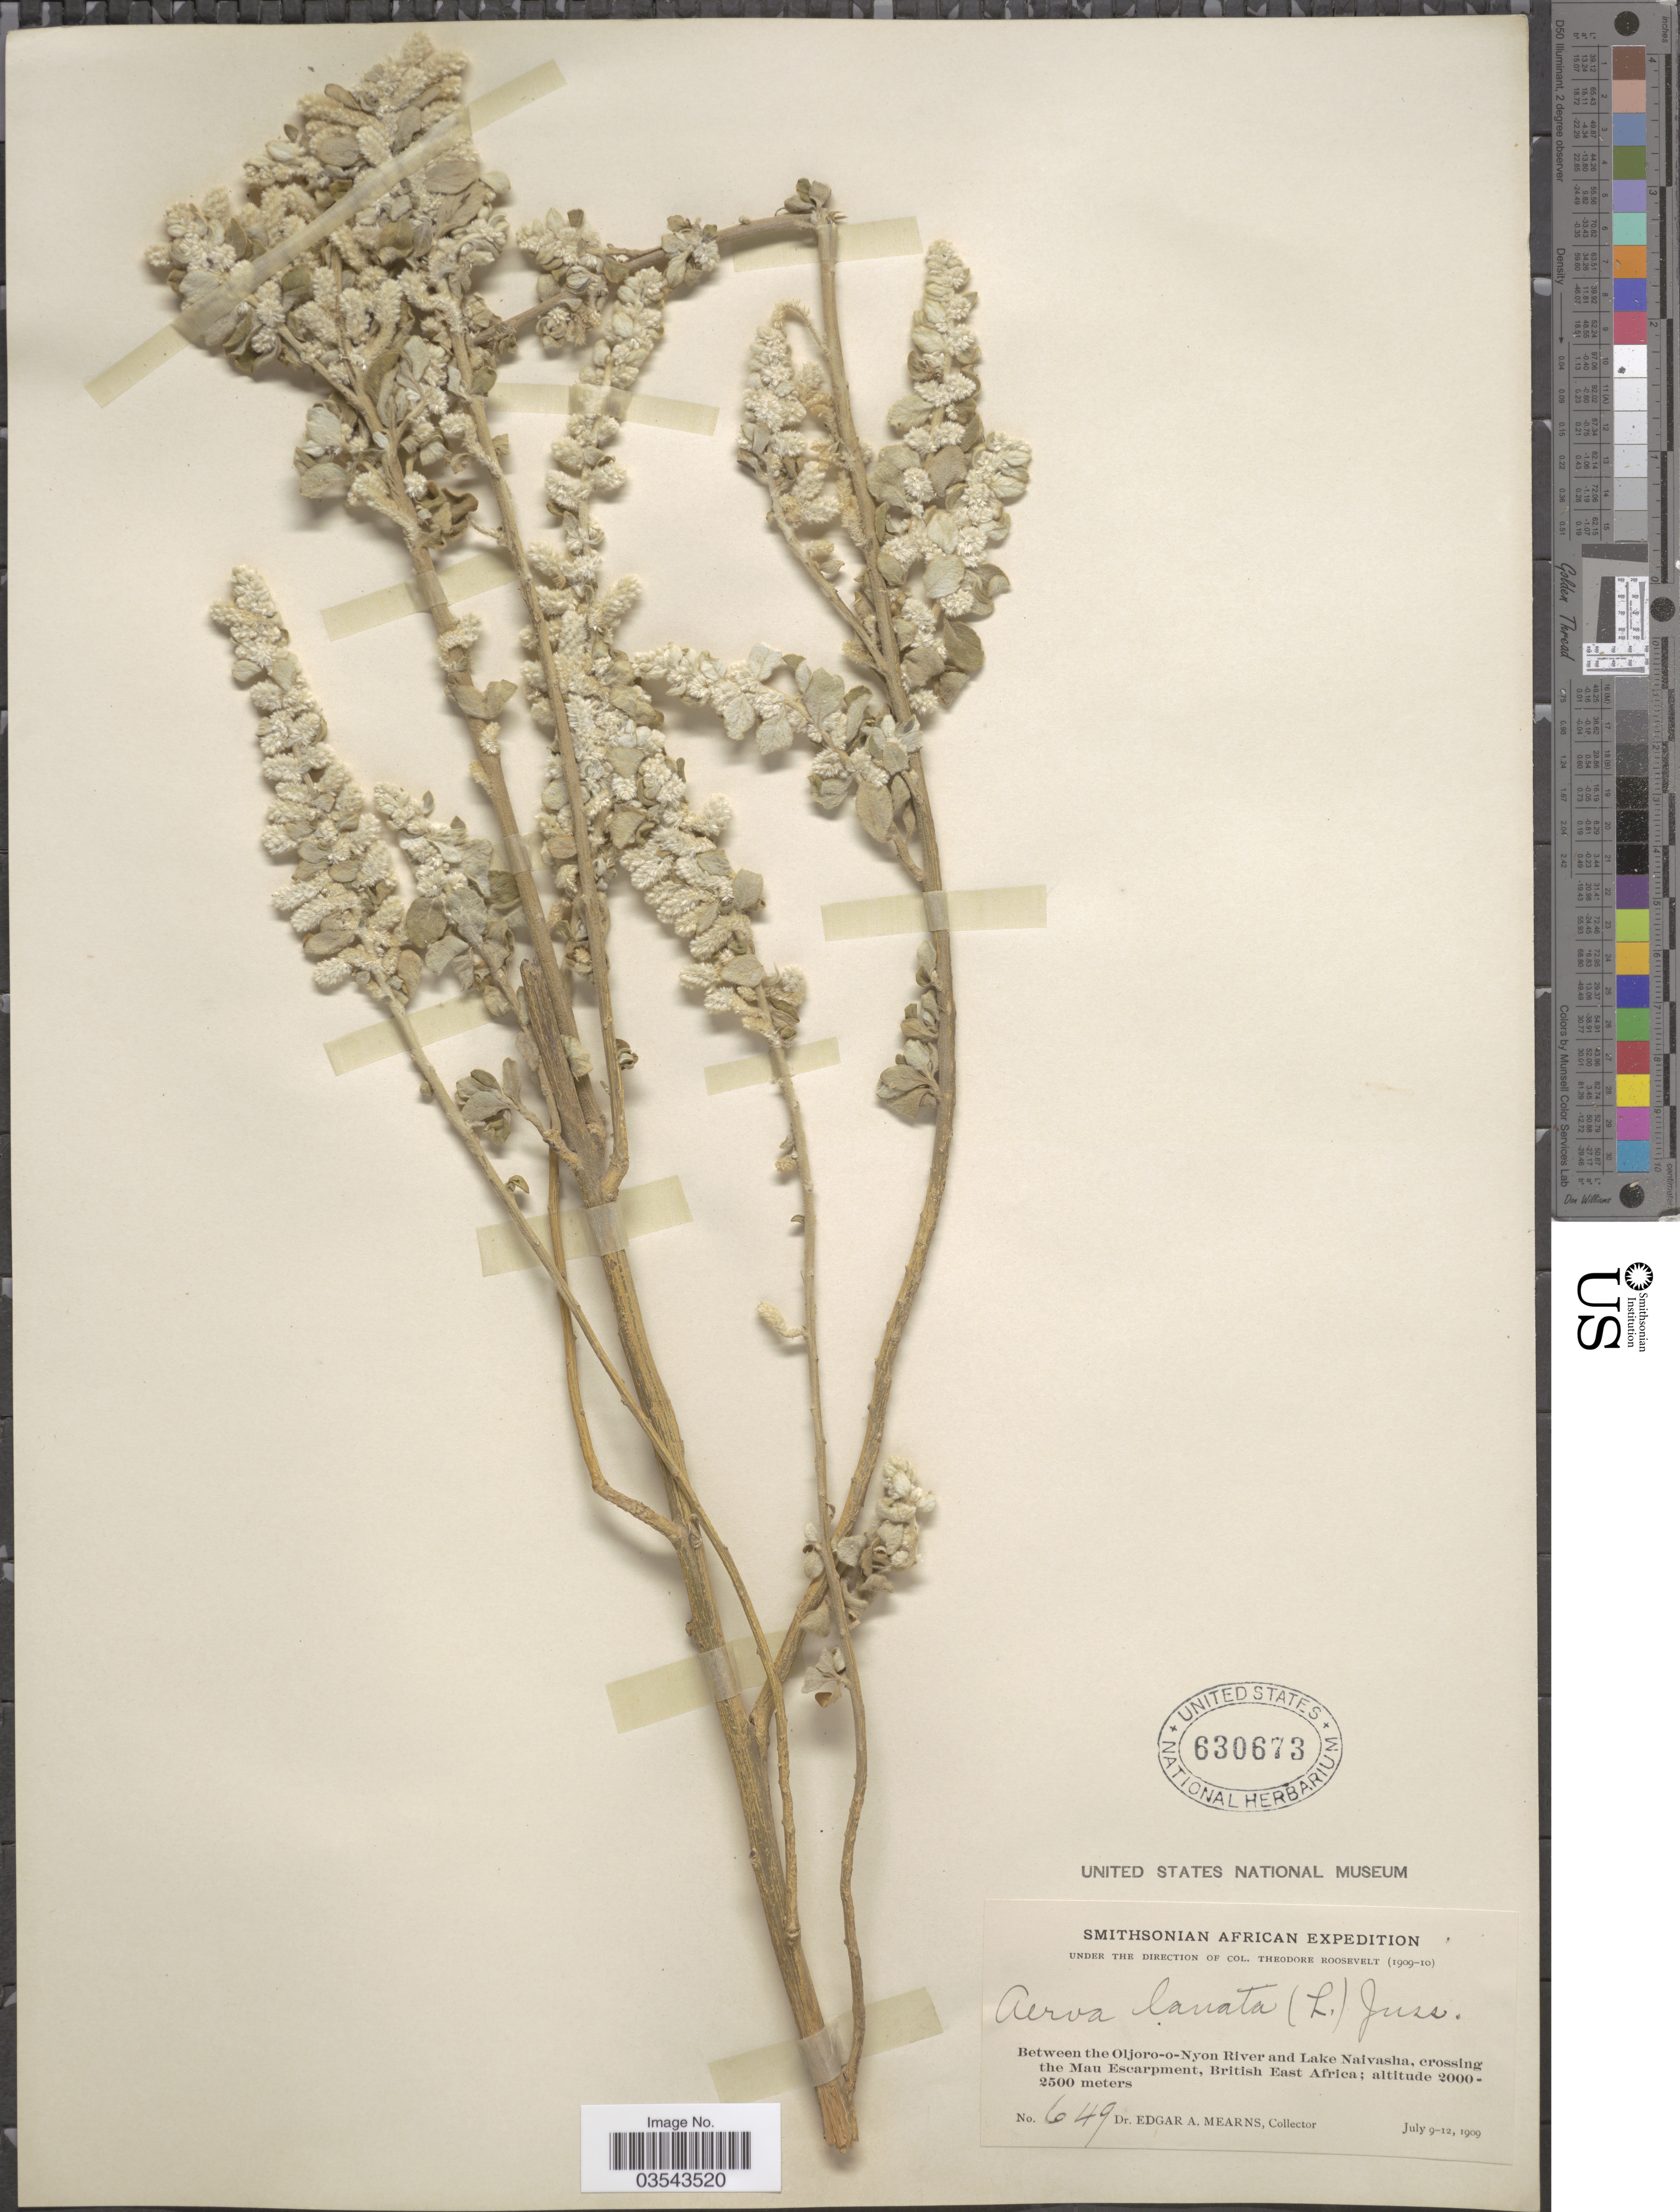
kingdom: Plantae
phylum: Tracheophyta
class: Magnoliopsida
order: Caryophyllales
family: Amaranthaceae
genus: Ouret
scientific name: Ouret lanata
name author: (L.) Kuntze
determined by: U.S. National Herbarium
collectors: E. A. Mearns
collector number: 649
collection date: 1909-07-09/1909-07-12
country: Kenya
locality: Between the Oljoro-o-Nyon River and Lake Naivasha, crossing the Mau Escarpment, British East Africa.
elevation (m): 2000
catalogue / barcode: US 630673